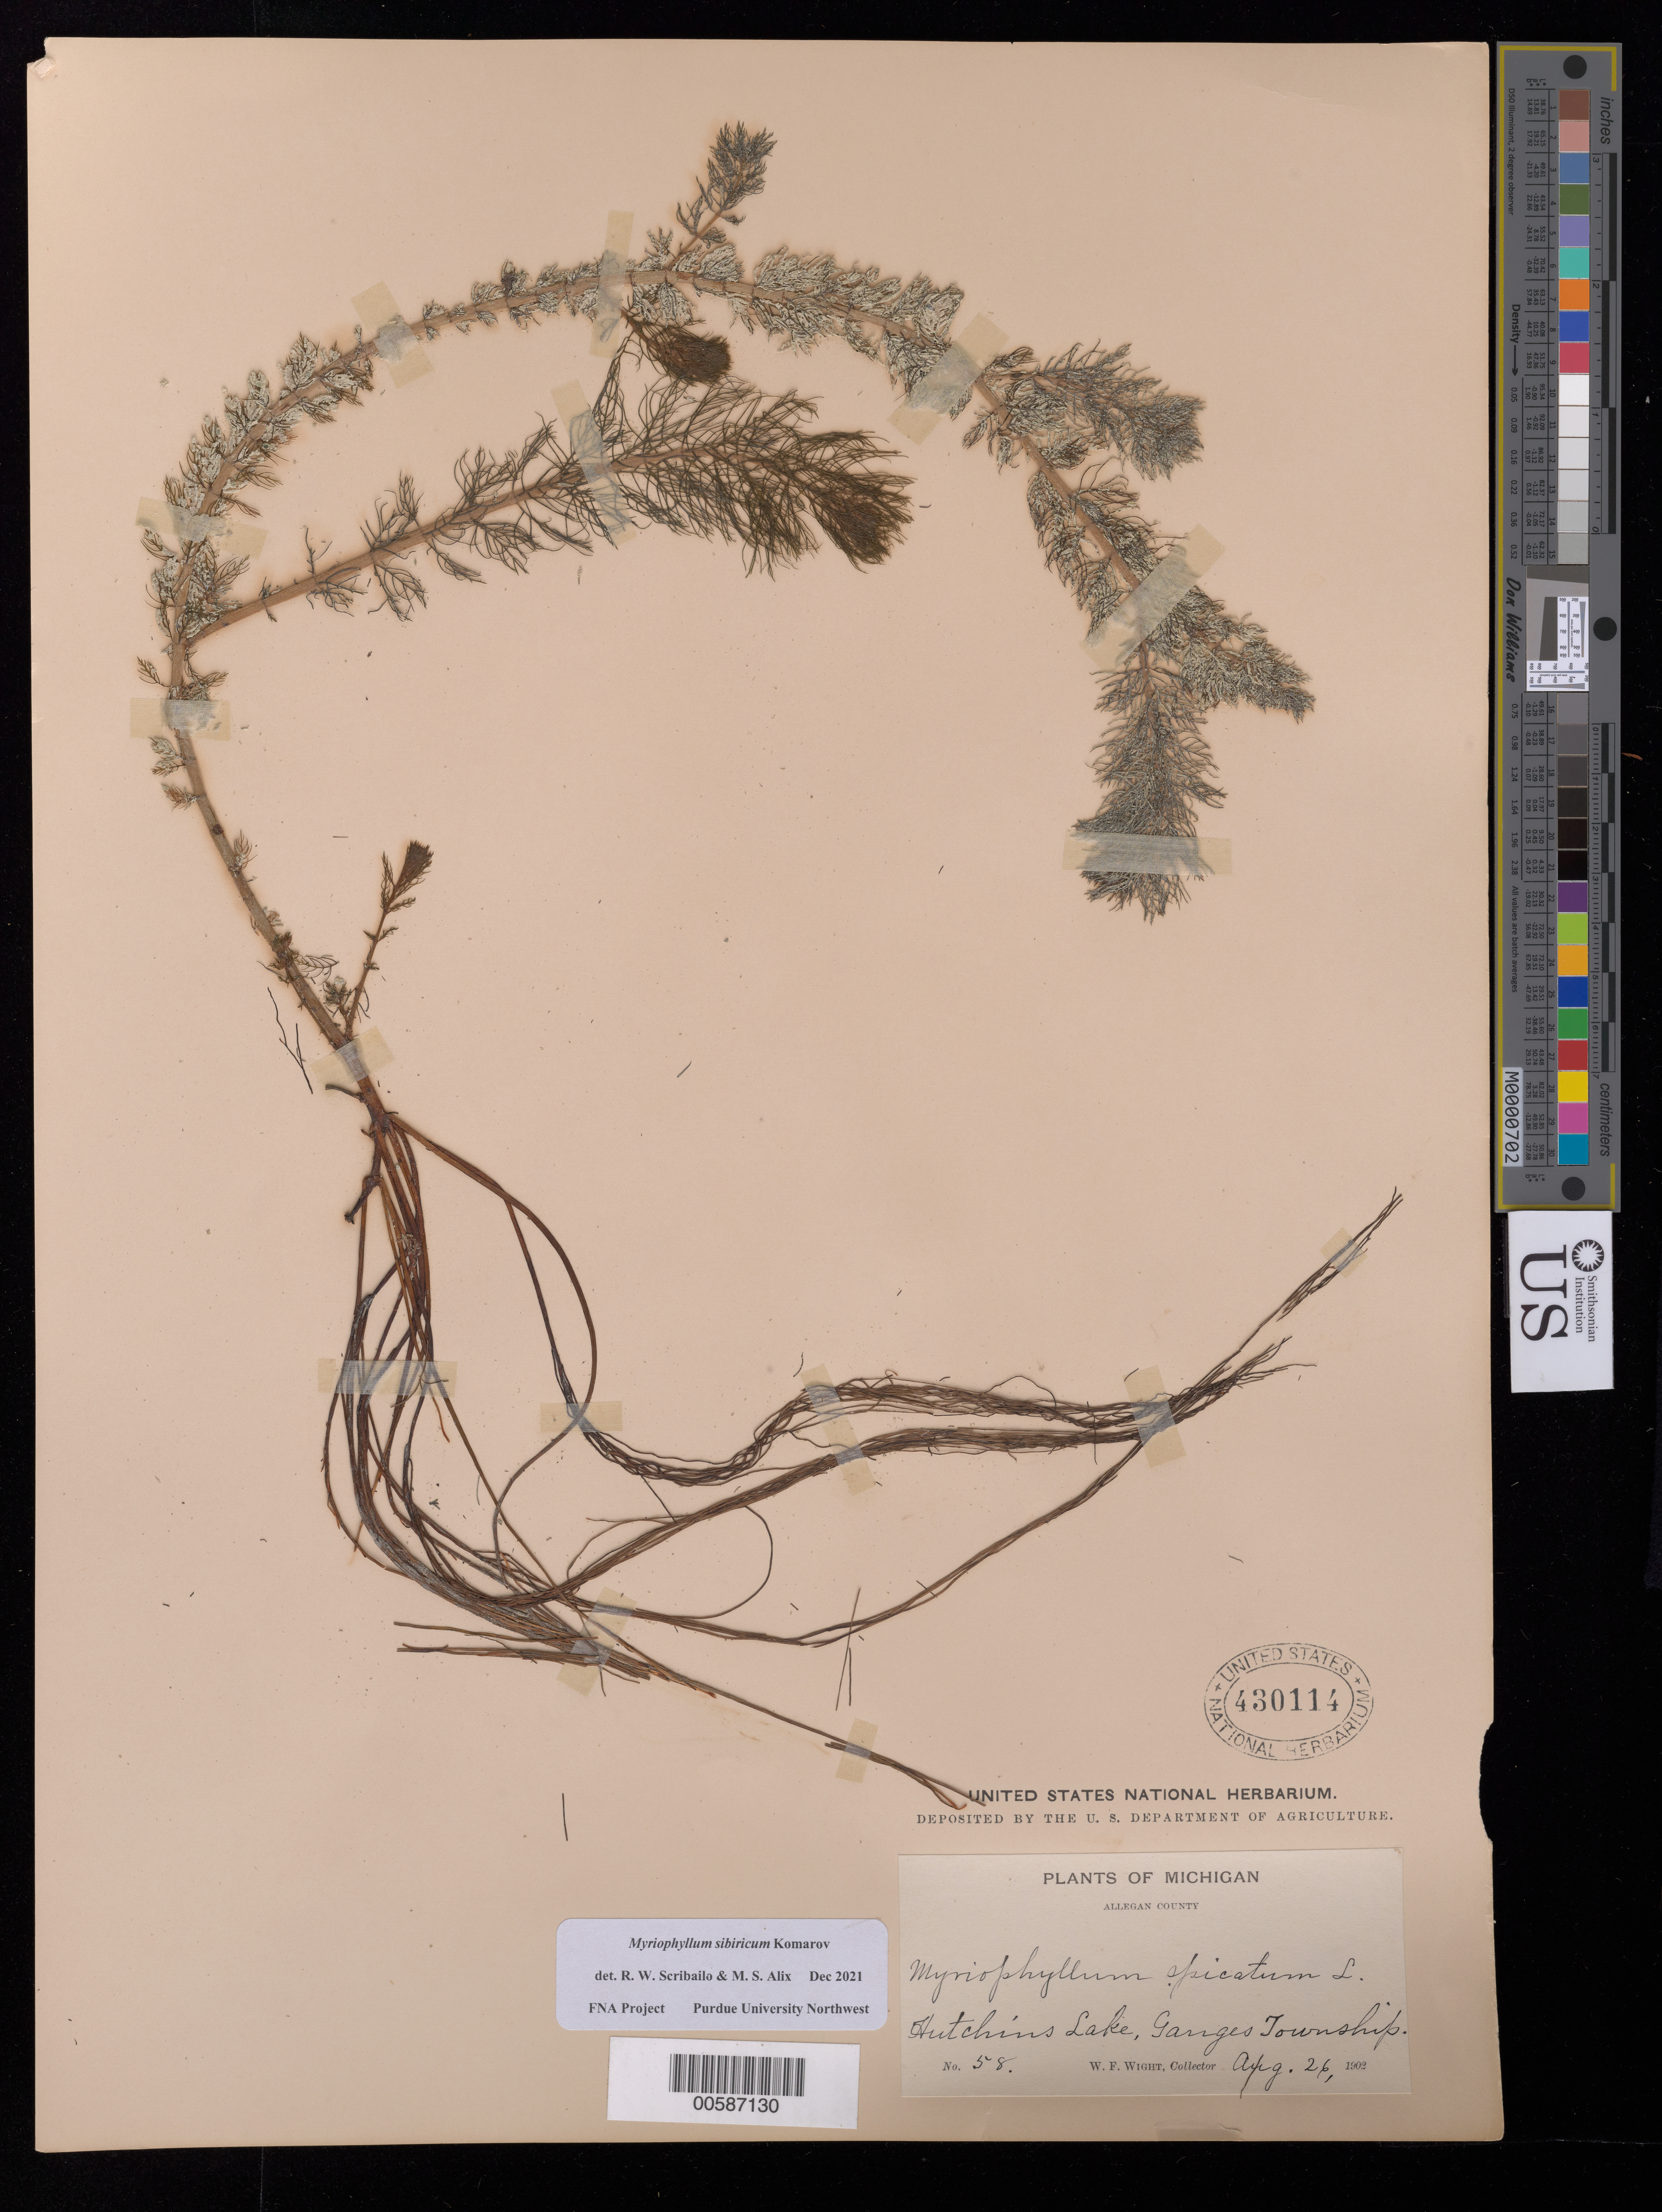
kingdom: Plantae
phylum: Tracheophyta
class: Magnoliopsida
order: Saxifragales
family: Haloragaceae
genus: Myriophyllum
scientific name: Myriophyllum sibiricum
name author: Kom.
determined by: Scribailo, R. W.; Alix, M. S.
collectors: W. Wight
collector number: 58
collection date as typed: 26 Aug 1902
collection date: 1902-08-26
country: United States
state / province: Michigan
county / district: Allegan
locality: Hutchins Lake, Ganges Twp.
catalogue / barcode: US 430114